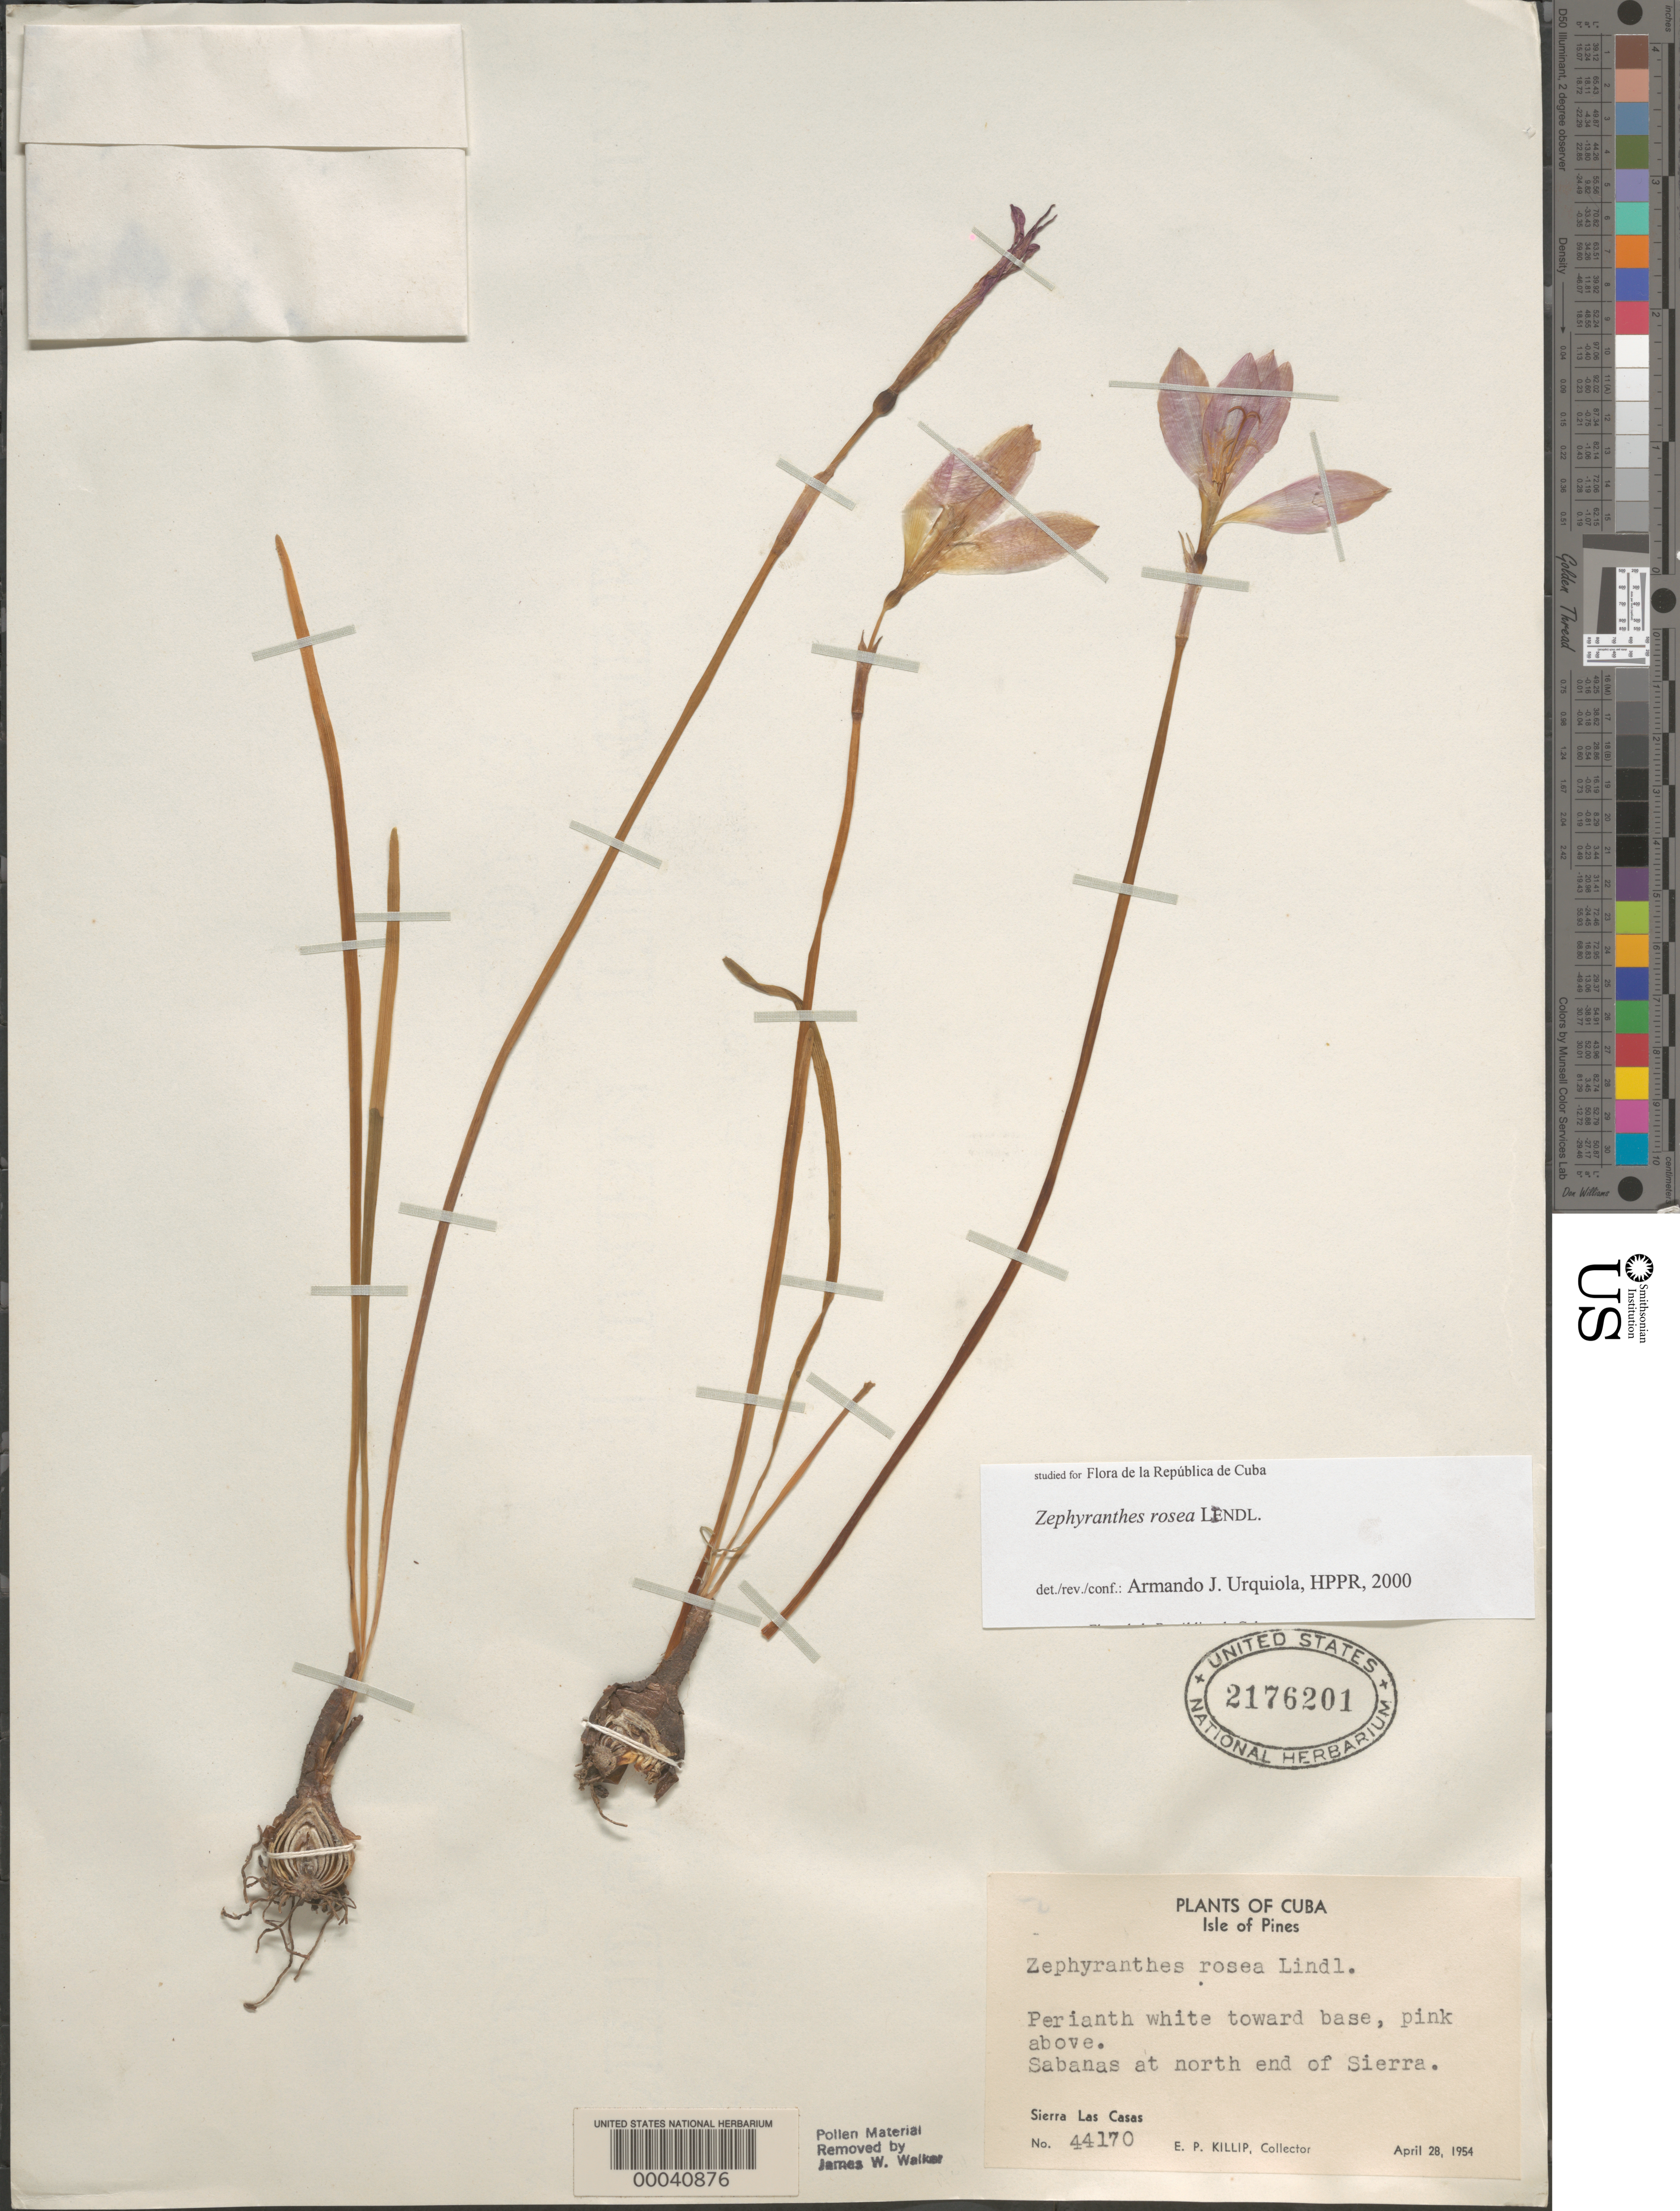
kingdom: Plantae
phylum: Tracheophyta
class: Liliopsida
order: Asparagales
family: Amaryllidaceae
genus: Zephyranthes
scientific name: Zephyranthes rosea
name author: Lindl.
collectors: E. P. Killip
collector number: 44170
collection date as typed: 28 Apr 1954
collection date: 1954-04-28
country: Cuba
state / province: Isla de La Juventud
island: Isla de La Juventud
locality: Sabanas at n end of sierra las casas. [province originally recorded as la habana, isla de pinos mun.]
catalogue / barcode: US 2176201